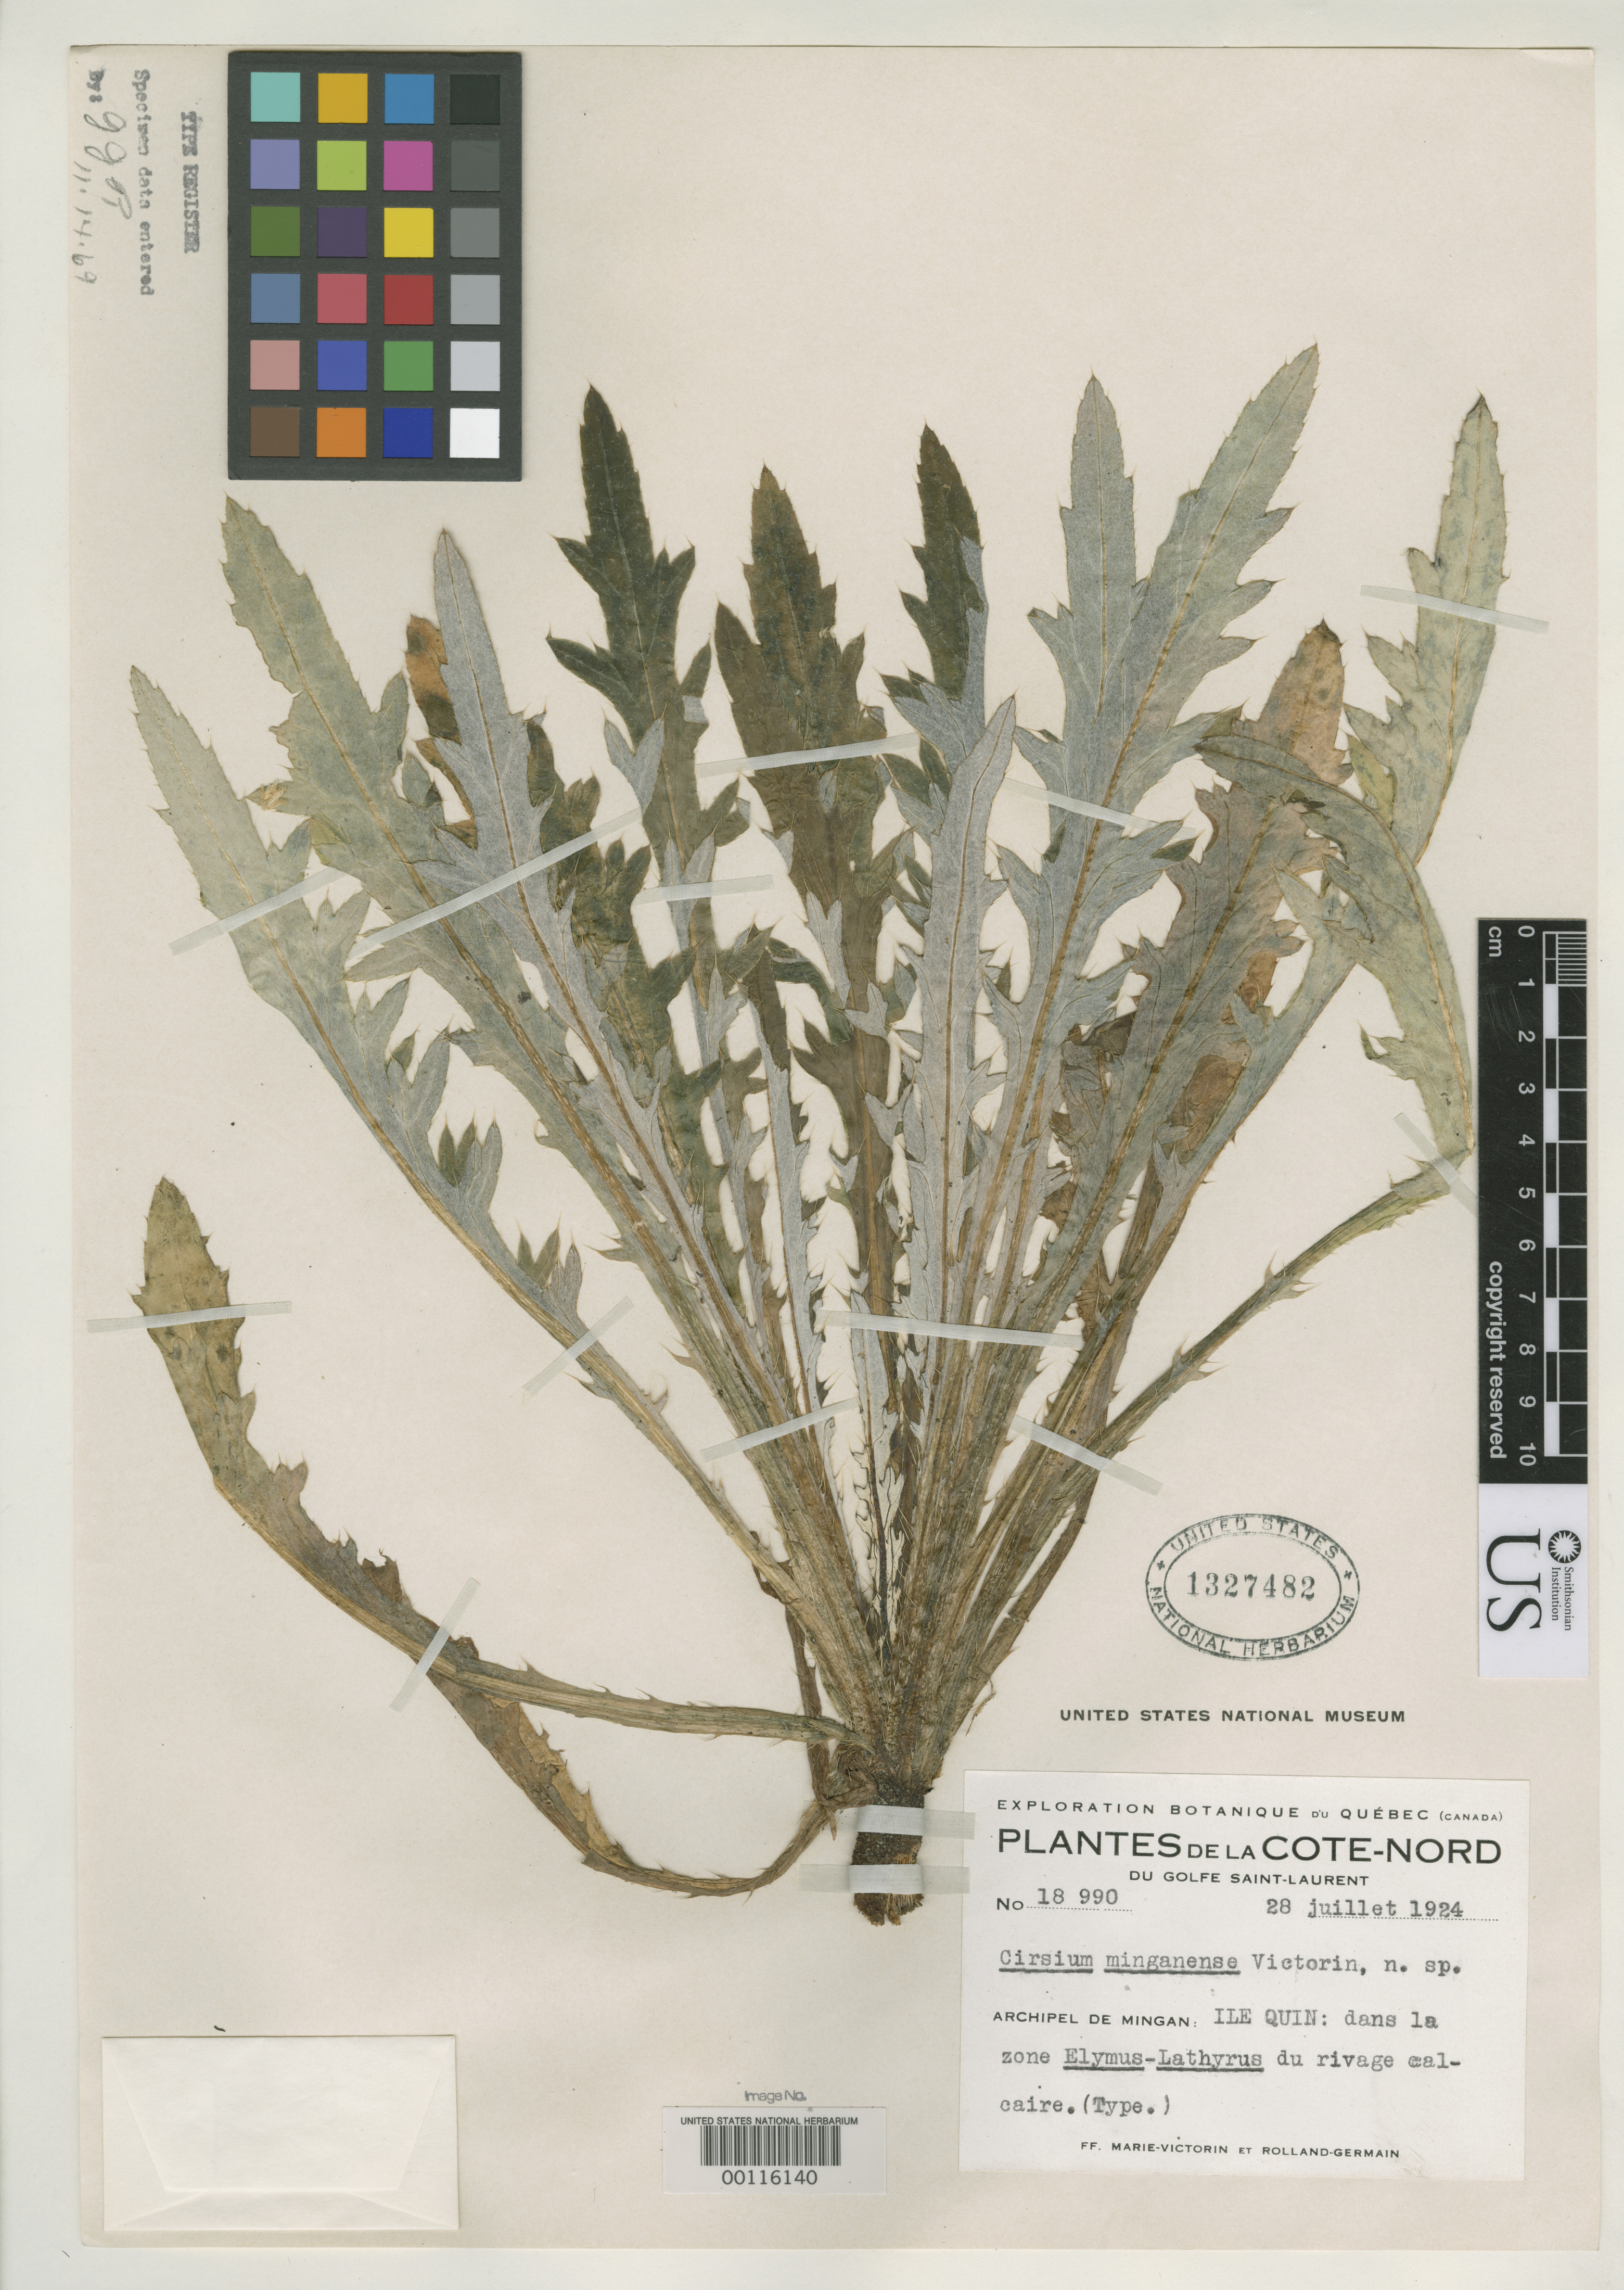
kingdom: Plantae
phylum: Tracheophyta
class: Magnoliopsida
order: Asterales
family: Asteraceae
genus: Cirsium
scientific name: Cirsium minganense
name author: Vict.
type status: Type Collection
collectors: Fr. Marie-Victorin & Rolland-Germain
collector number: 18990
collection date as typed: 28 Jul 1924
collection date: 1924-07-28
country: Canada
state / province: Quebec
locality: Gulf of St. Lawrence, Archipel de Mingan, Ile Quin, dans La Zone.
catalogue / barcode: US 1327482